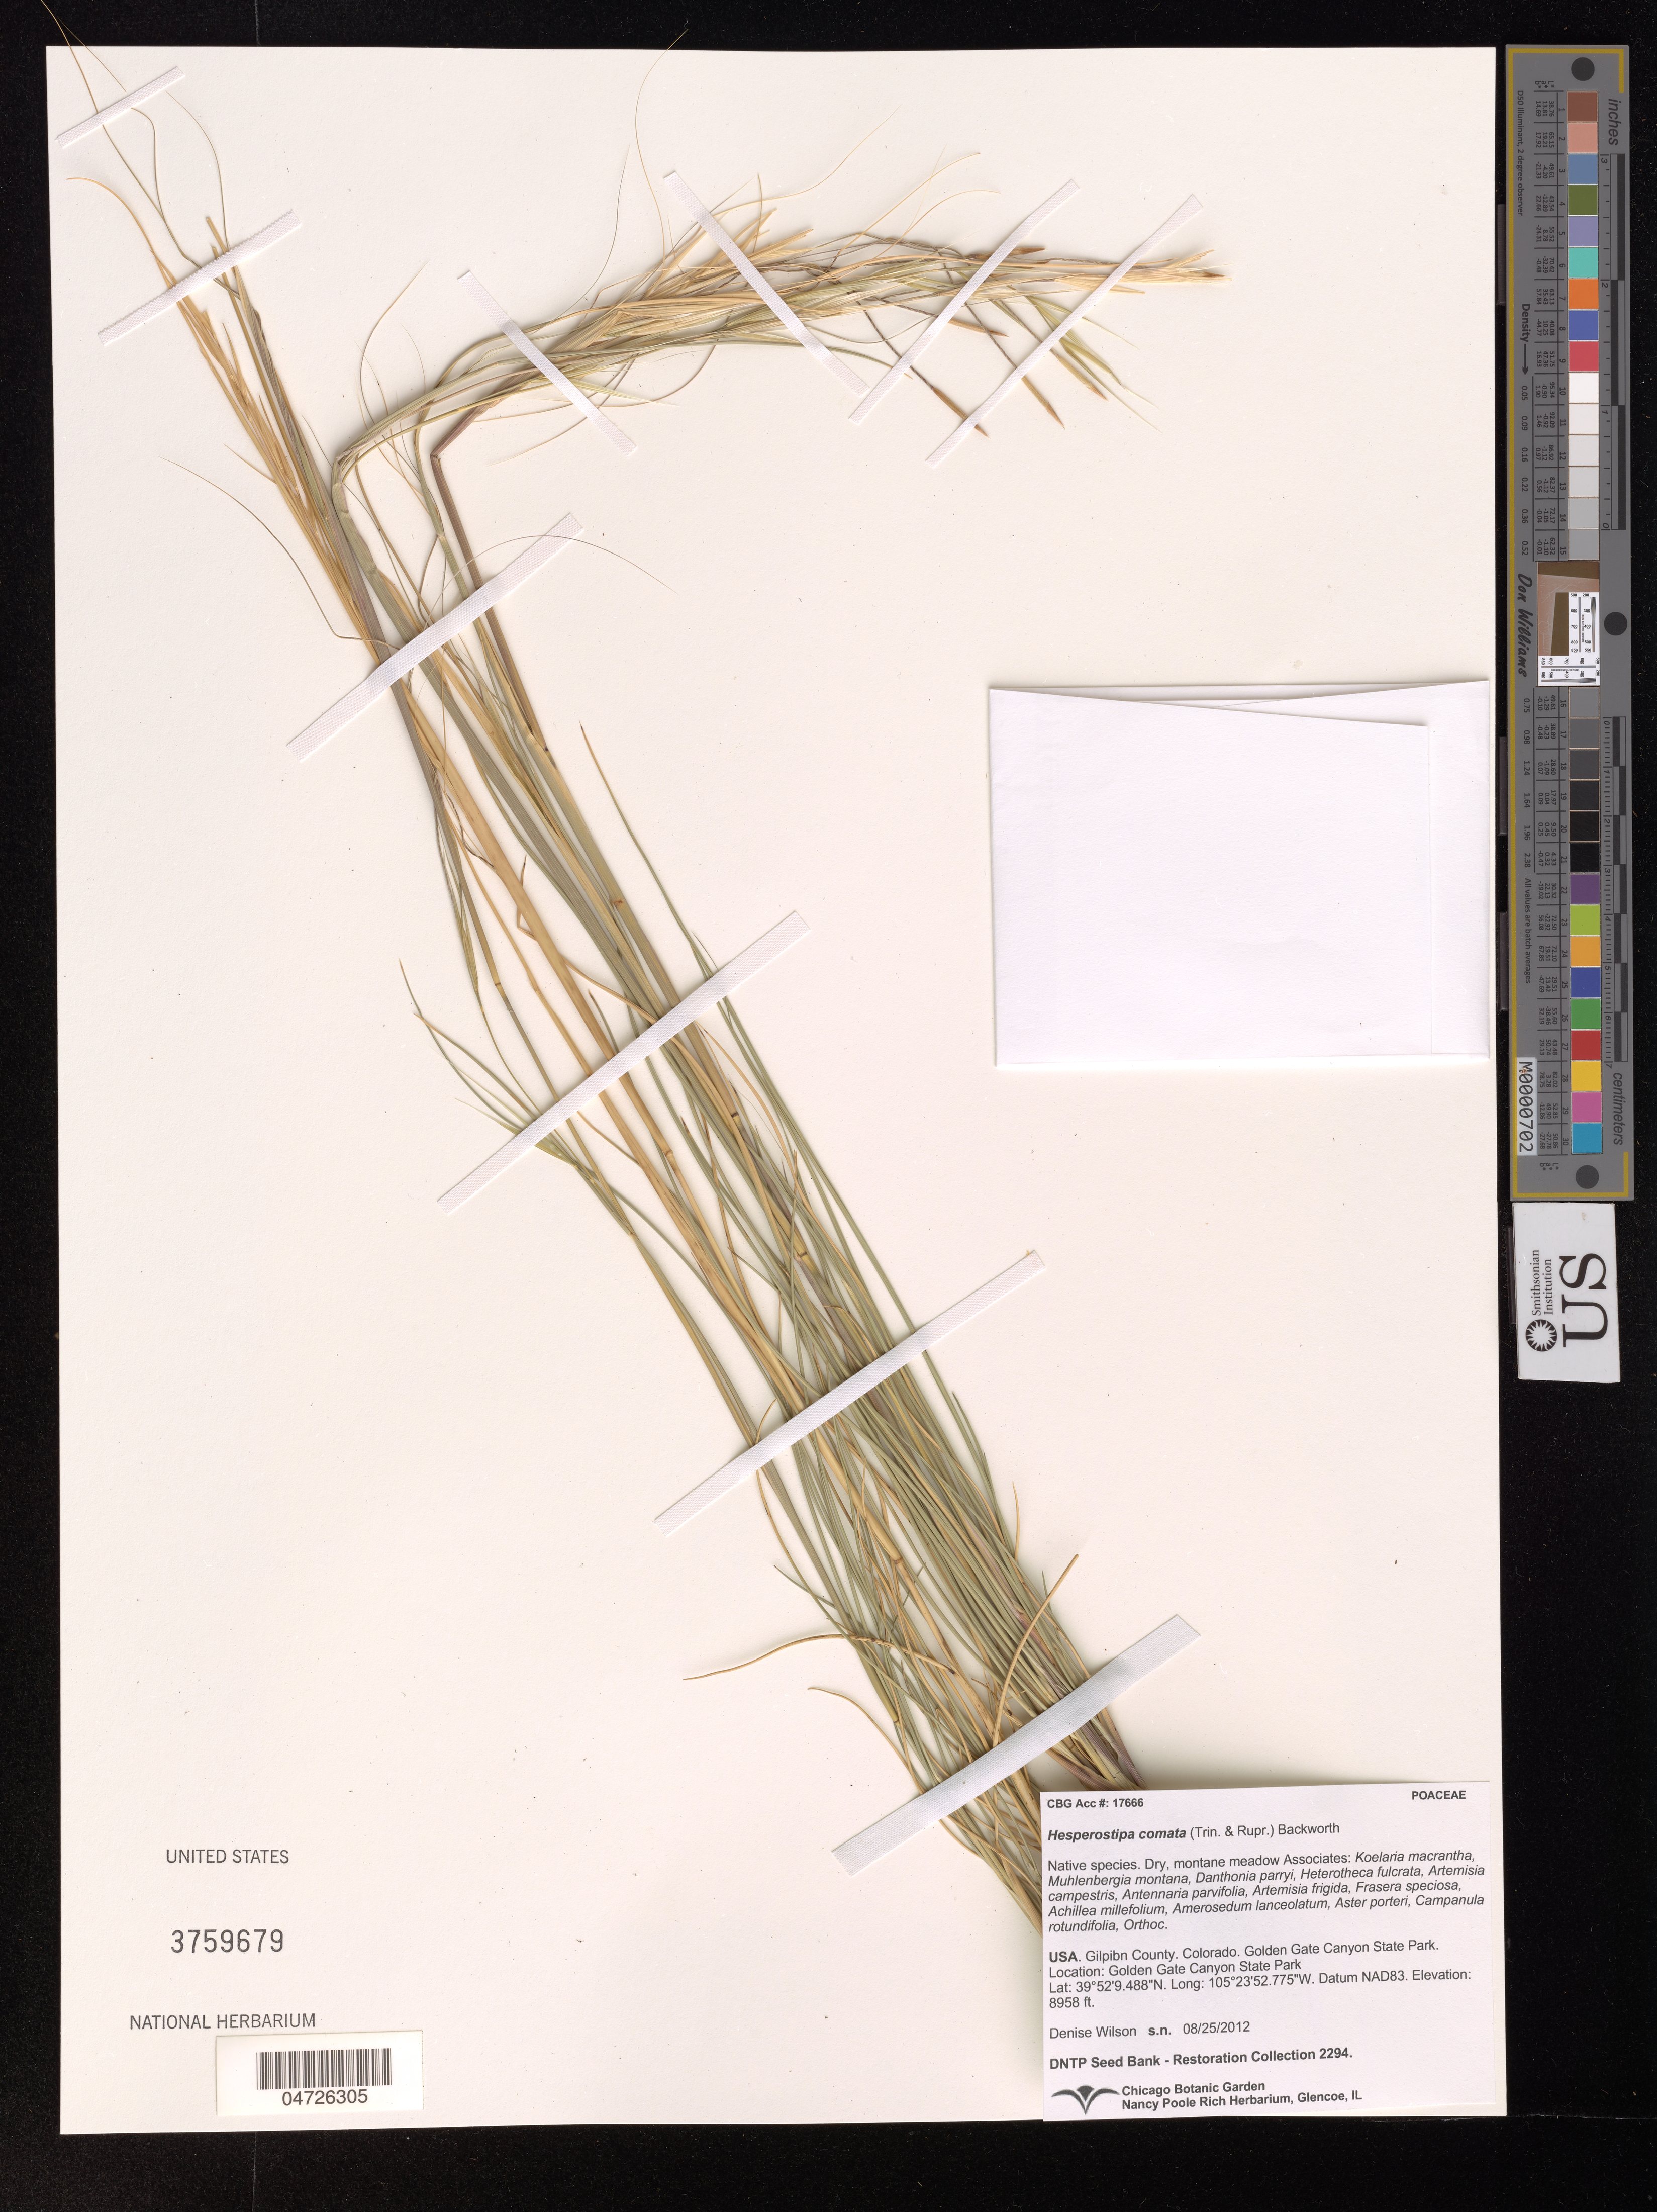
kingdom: Plantae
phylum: Tracheophyta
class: Liliopsida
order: Poales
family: Poaceae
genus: Hesperostipa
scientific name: Hesperostipa comata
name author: (Trin. & Rupr.) Barkworth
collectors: D. Wilson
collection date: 2012-08-25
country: United States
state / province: Colorado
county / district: Gilpin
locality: Gilpibn County. Golden Gate Canyon State Park. Datum NAD83.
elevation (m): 2730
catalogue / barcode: US 3759679